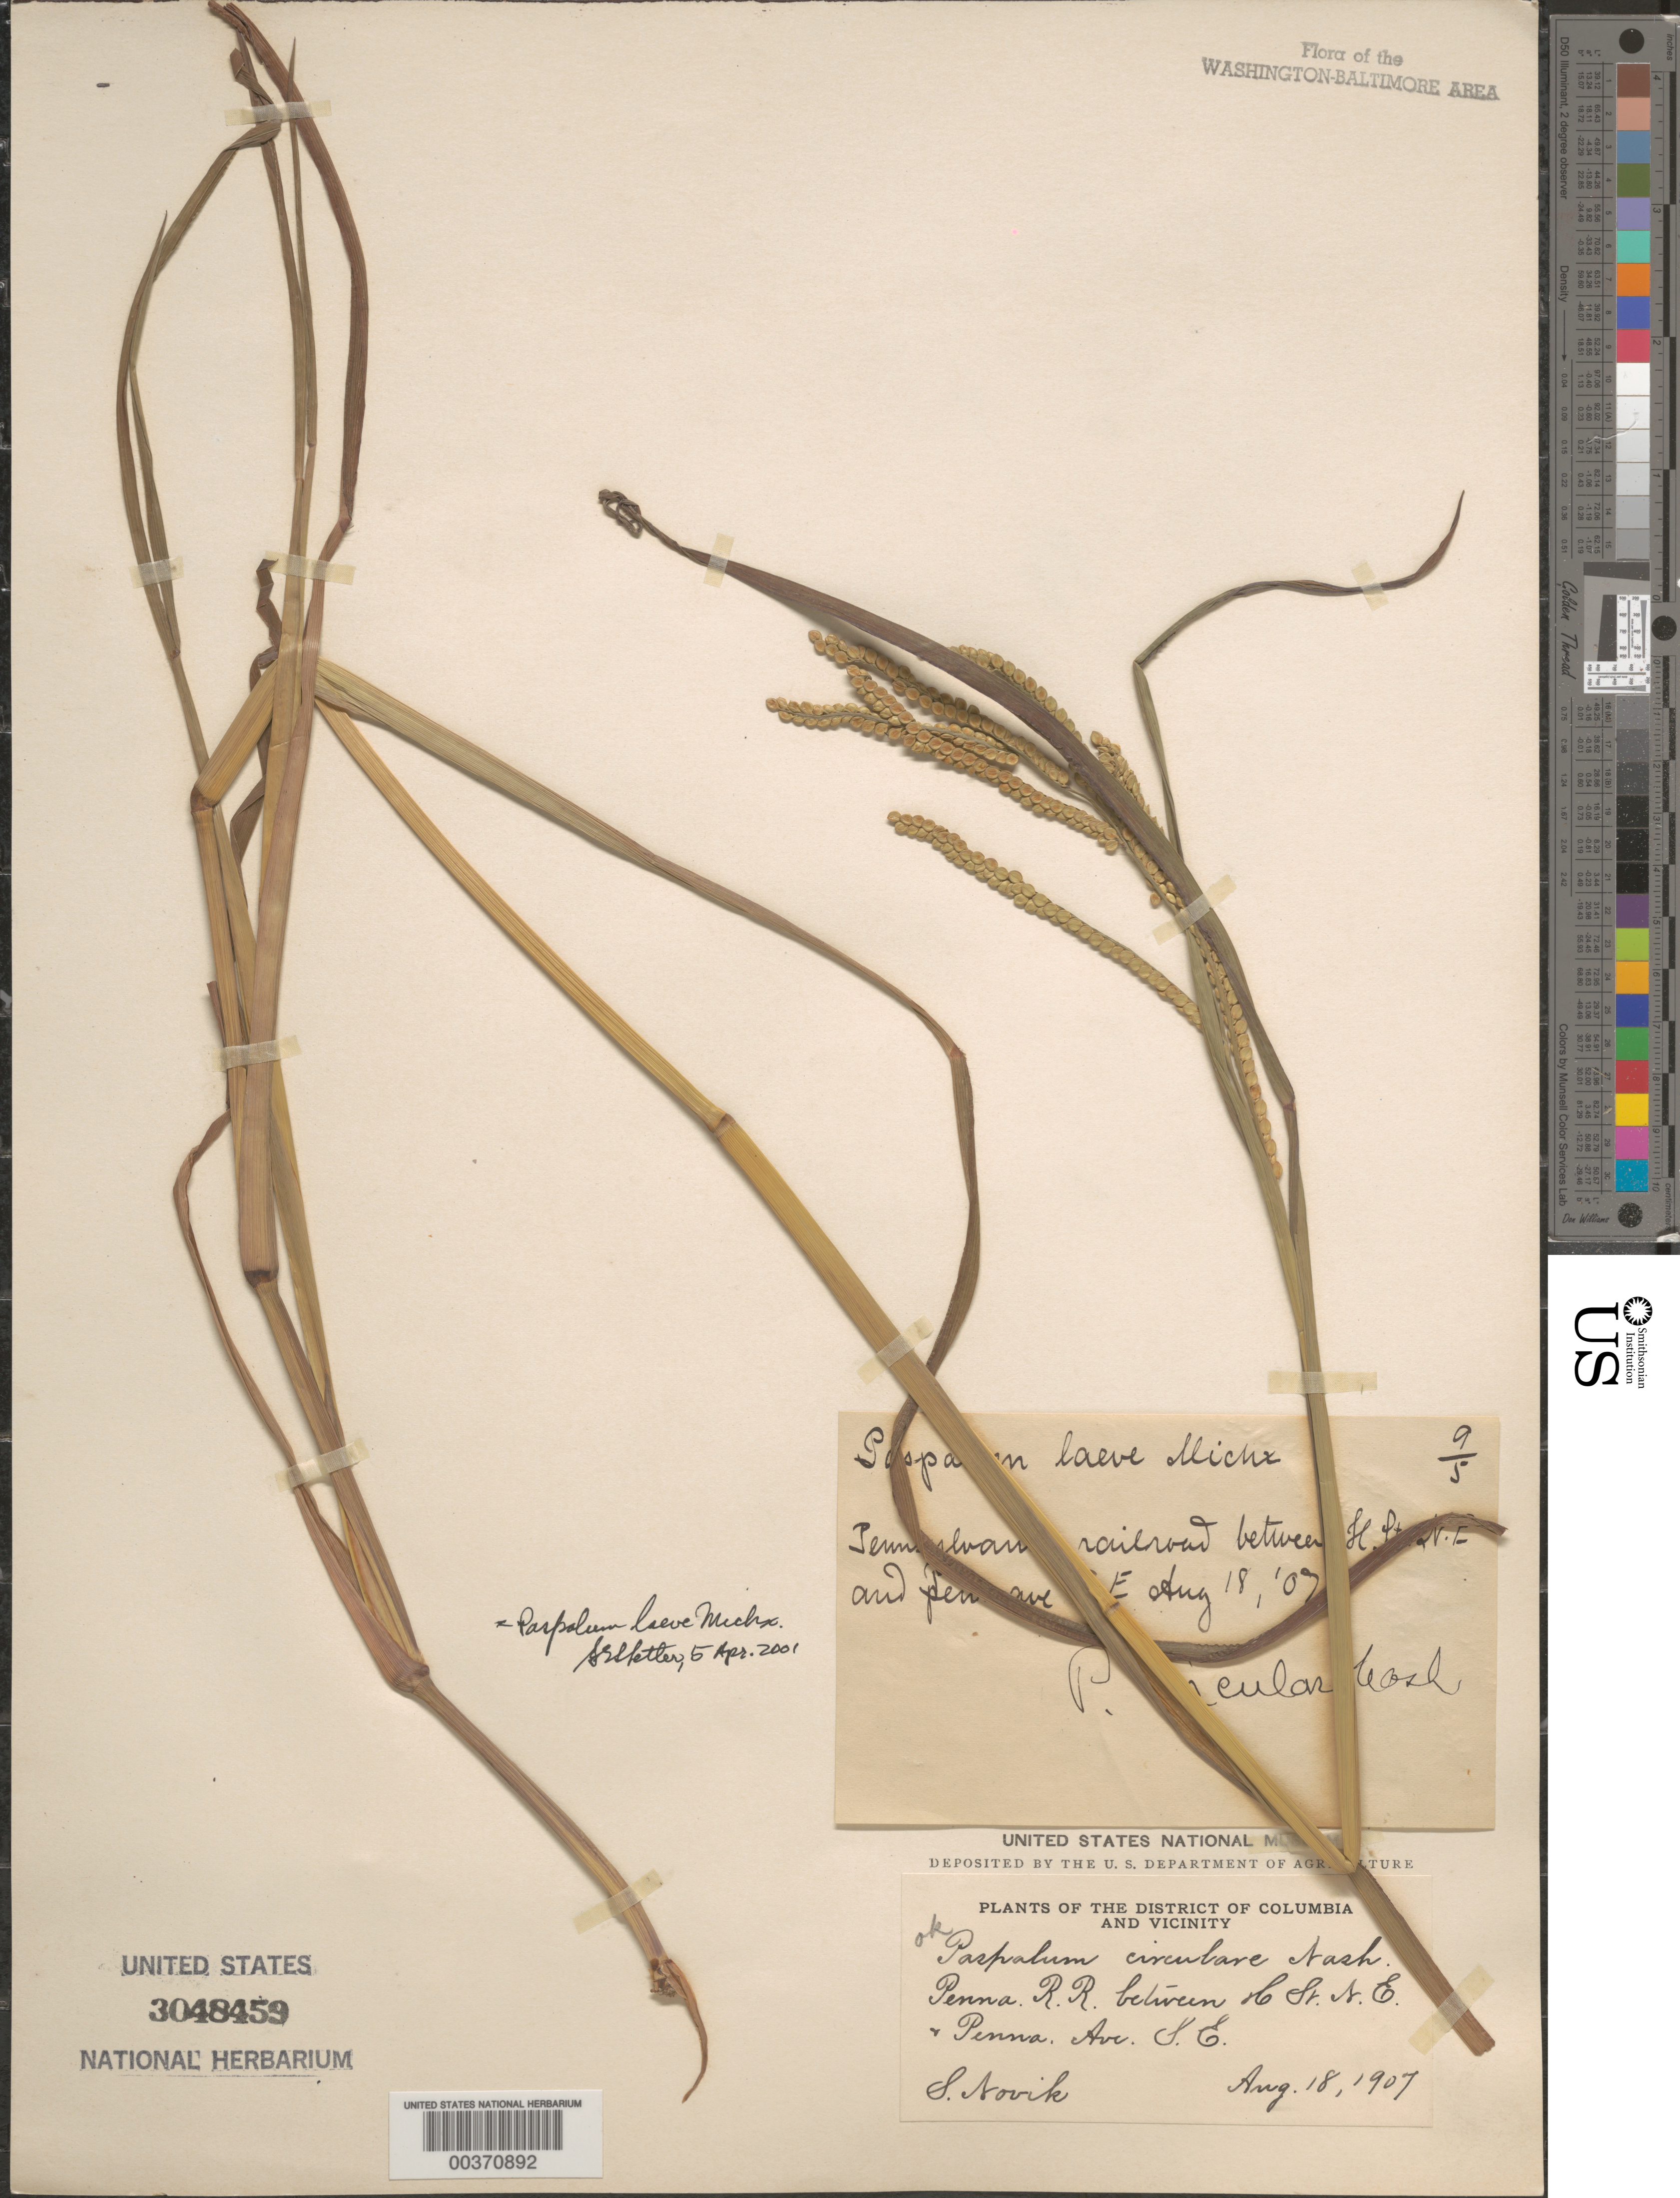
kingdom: Plantae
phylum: Tracheophyta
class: Liliopsida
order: Poales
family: Poaceae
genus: Paspalum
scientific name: Paspalum laeve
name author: Michx.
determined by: Chase, [M.] Agnes, (US)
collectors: S. Novick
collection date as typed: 18 Aug 1907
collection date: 1907-08-18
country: United States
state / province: District of Columbia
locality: Penn. railroad, between H St. NE and Penn. Ave. S.E.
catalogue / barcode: US 3048459